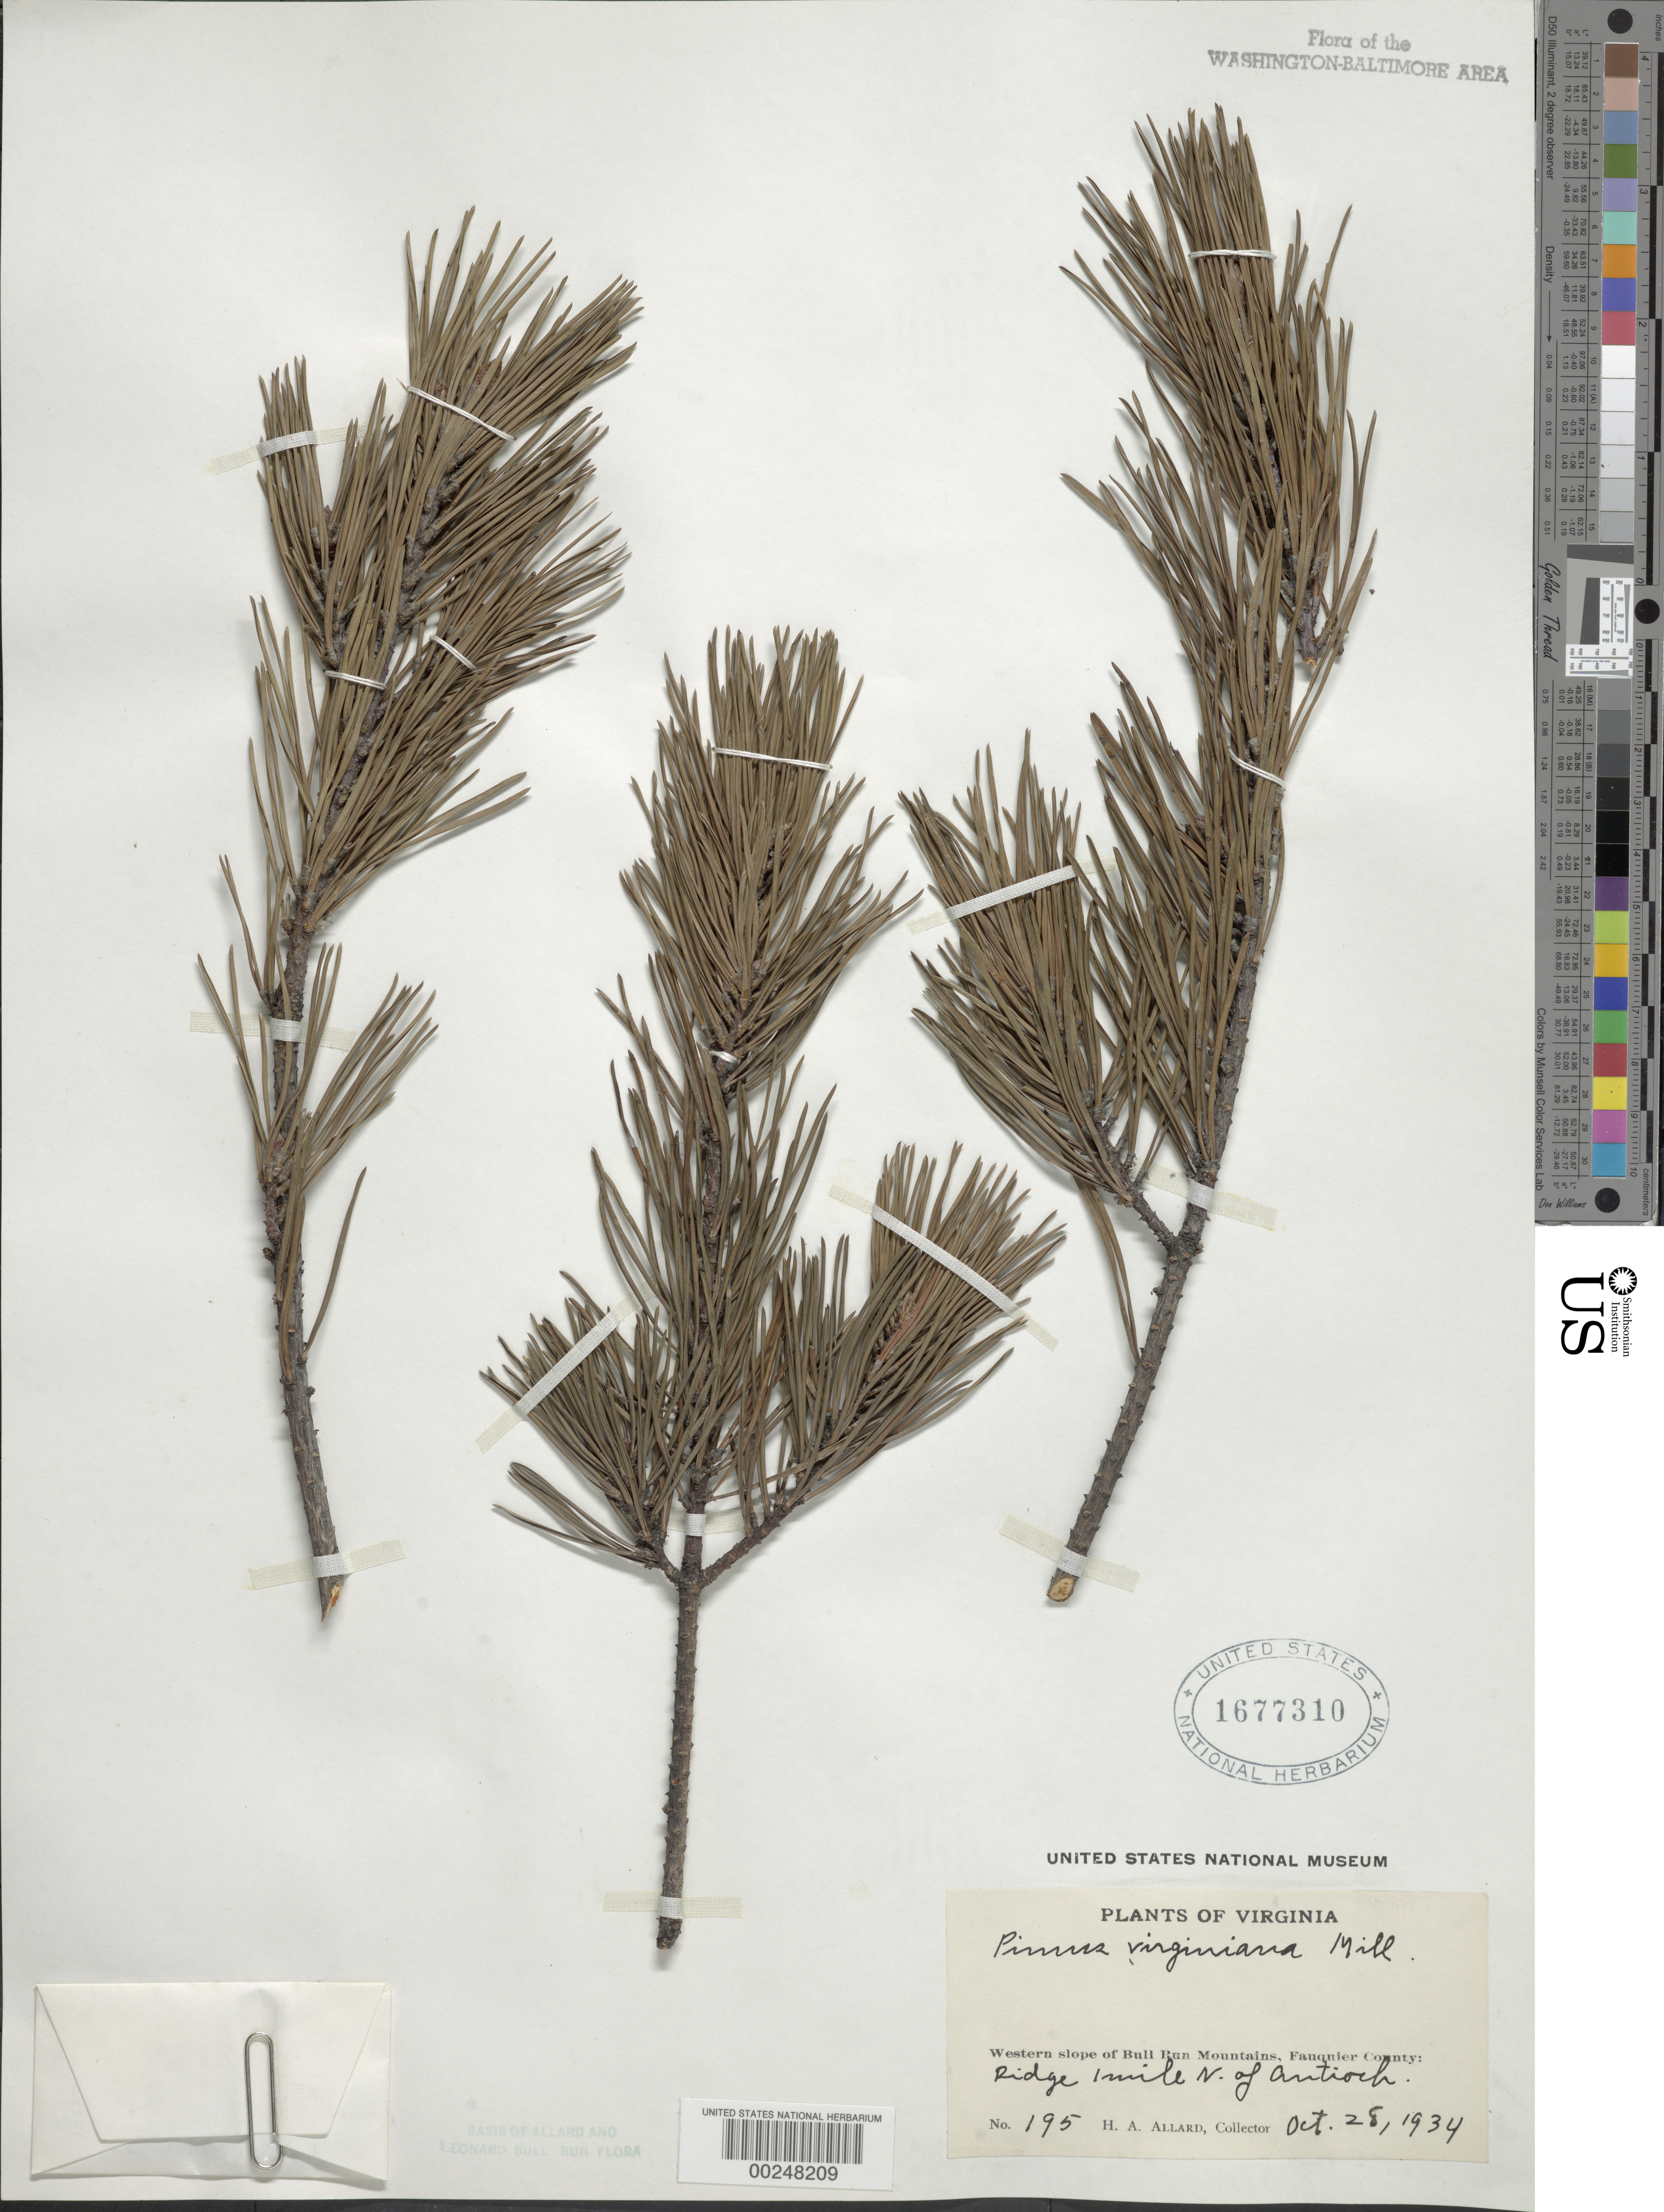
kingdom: Plantae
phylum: Tracheophyta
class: Pinopsida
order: Pinales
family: Pinaceae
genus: Pinus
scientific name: Pinus virginiana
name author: Mill.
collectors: H. A. Allard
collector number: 195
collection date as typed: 28 Oct 1934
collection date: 1934-10-28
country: United States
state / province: Virginia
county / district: Fauquier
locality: North of Antioch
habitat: Ridge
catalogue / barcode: US 1677310